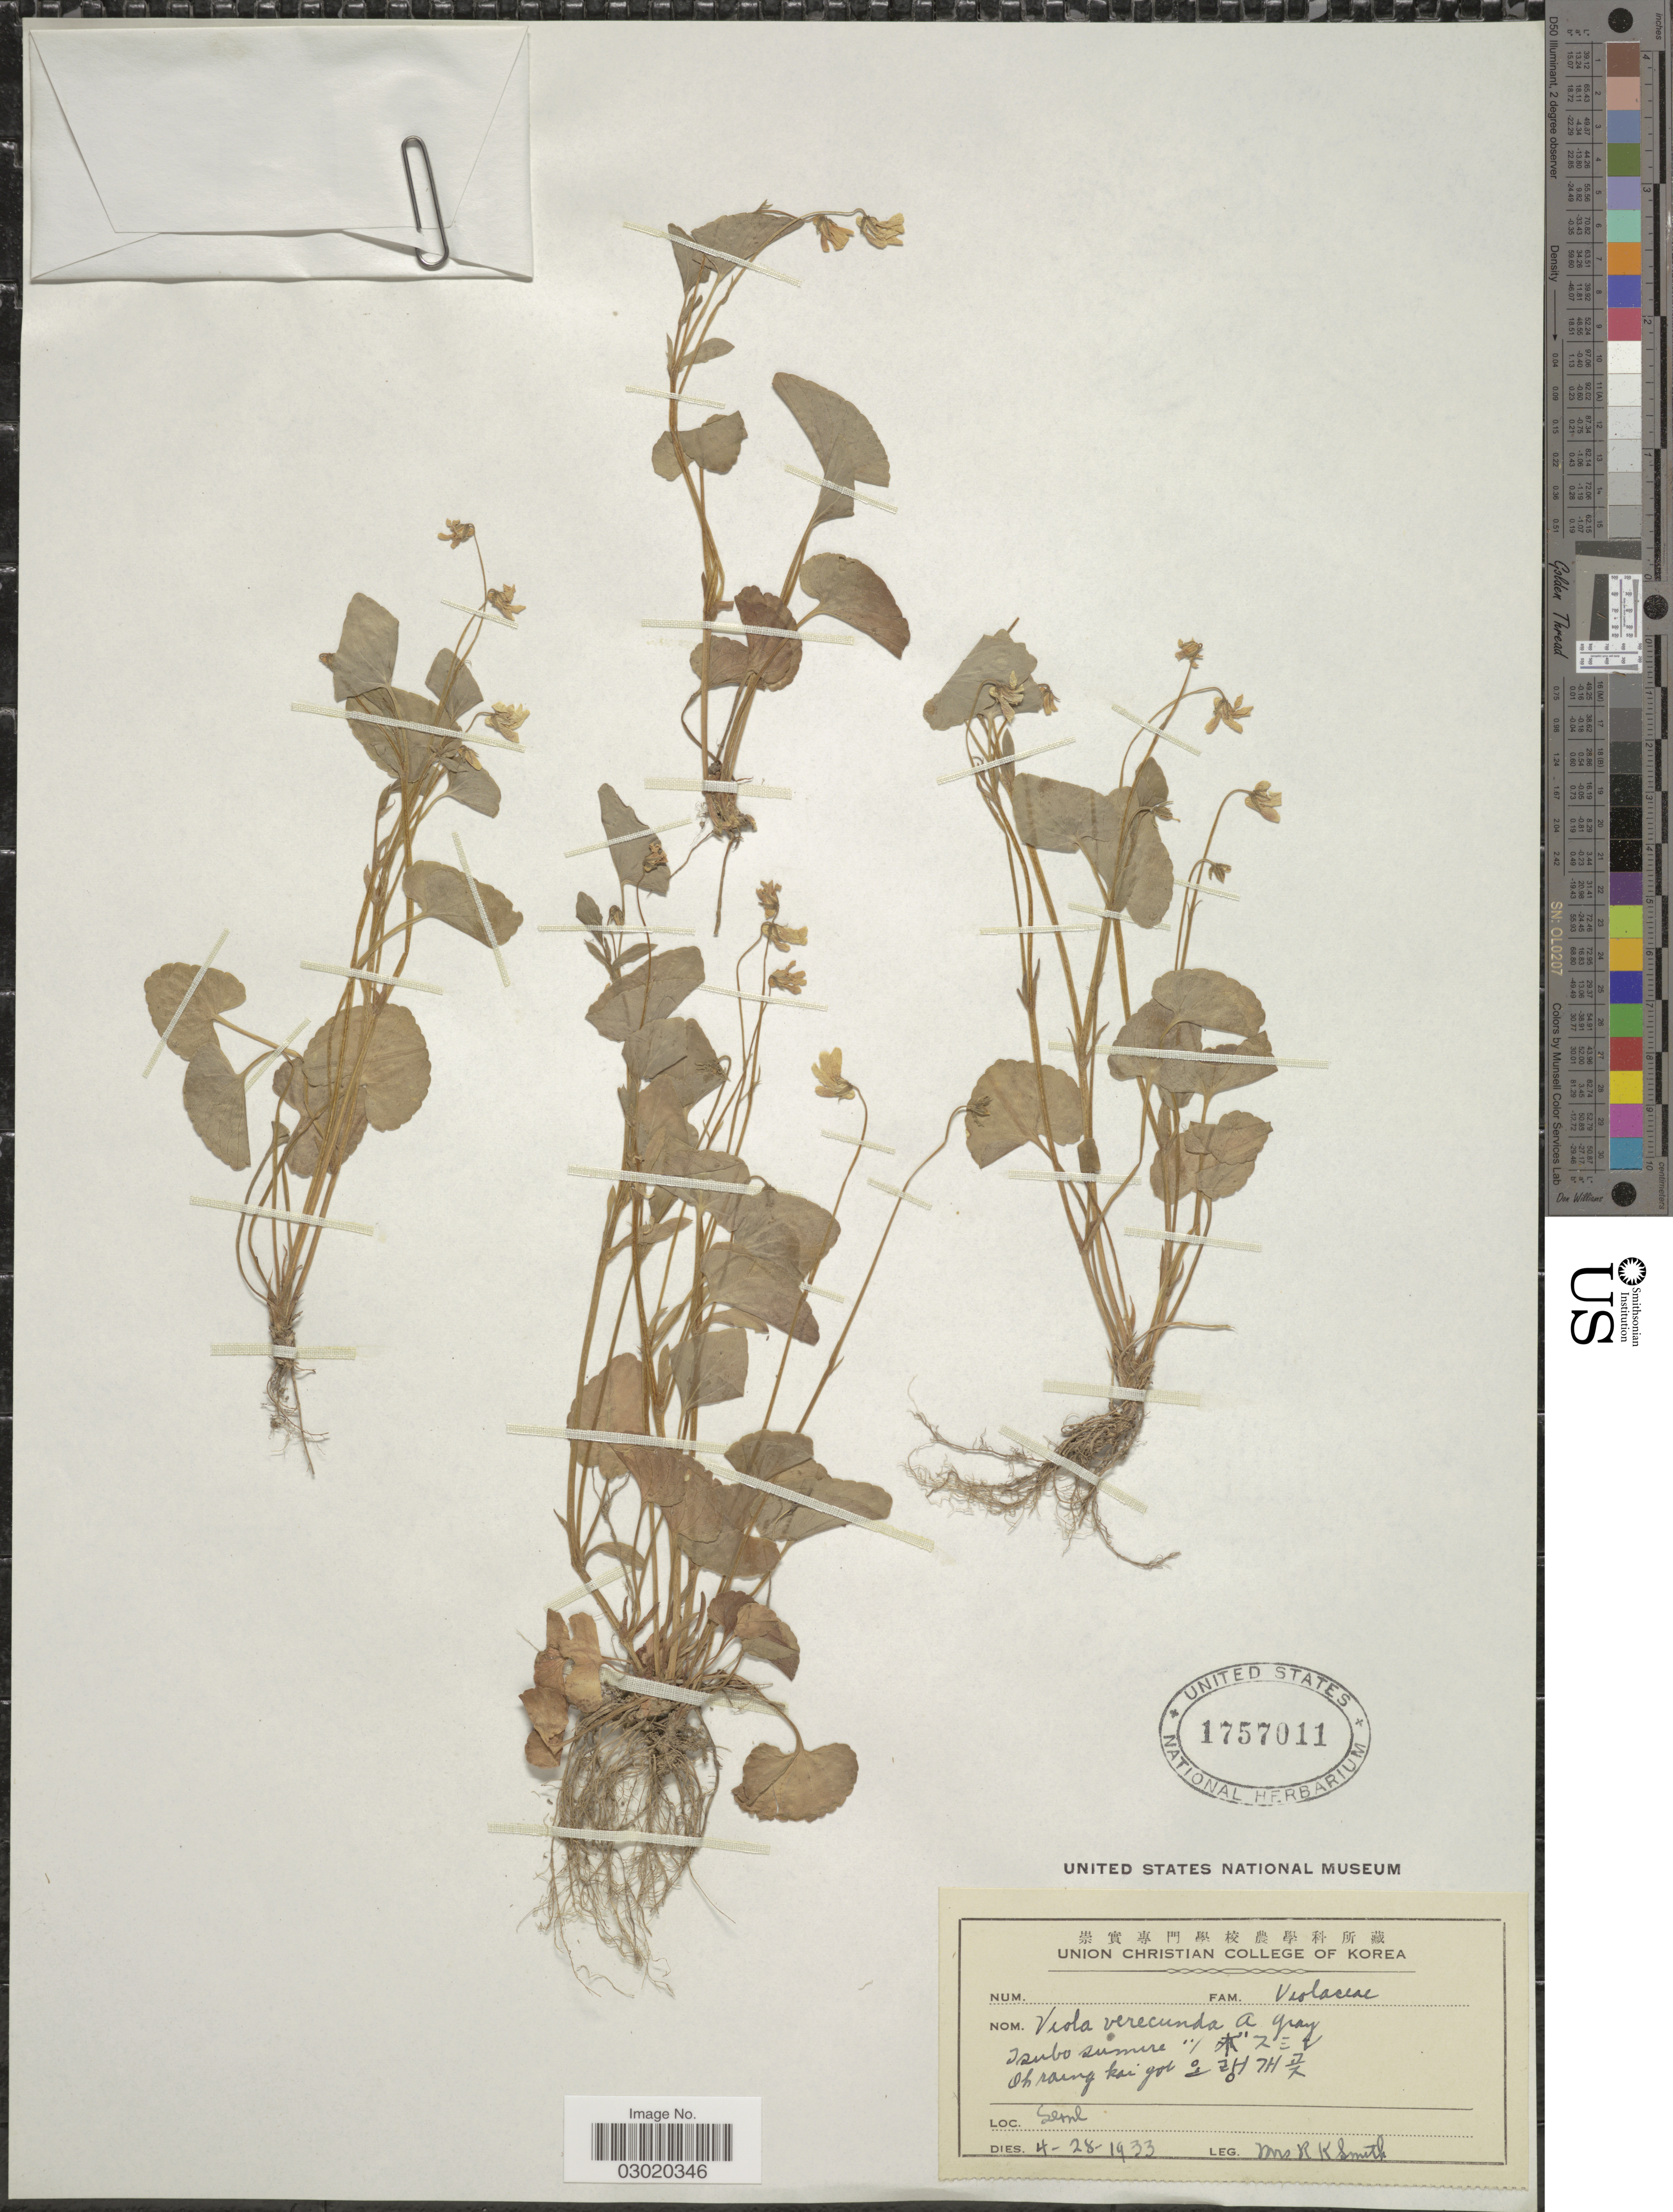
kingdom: Plantae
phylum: Tracheophyta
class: Magnoliopsida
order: Malpighiales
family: Violaceae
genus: Viola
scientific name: Viola verecunda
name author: A. Gray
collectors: R. Smith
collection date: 1933-04-28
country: South Korea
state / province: Seoul Special City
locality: Seoul.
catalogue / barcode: US 1757011